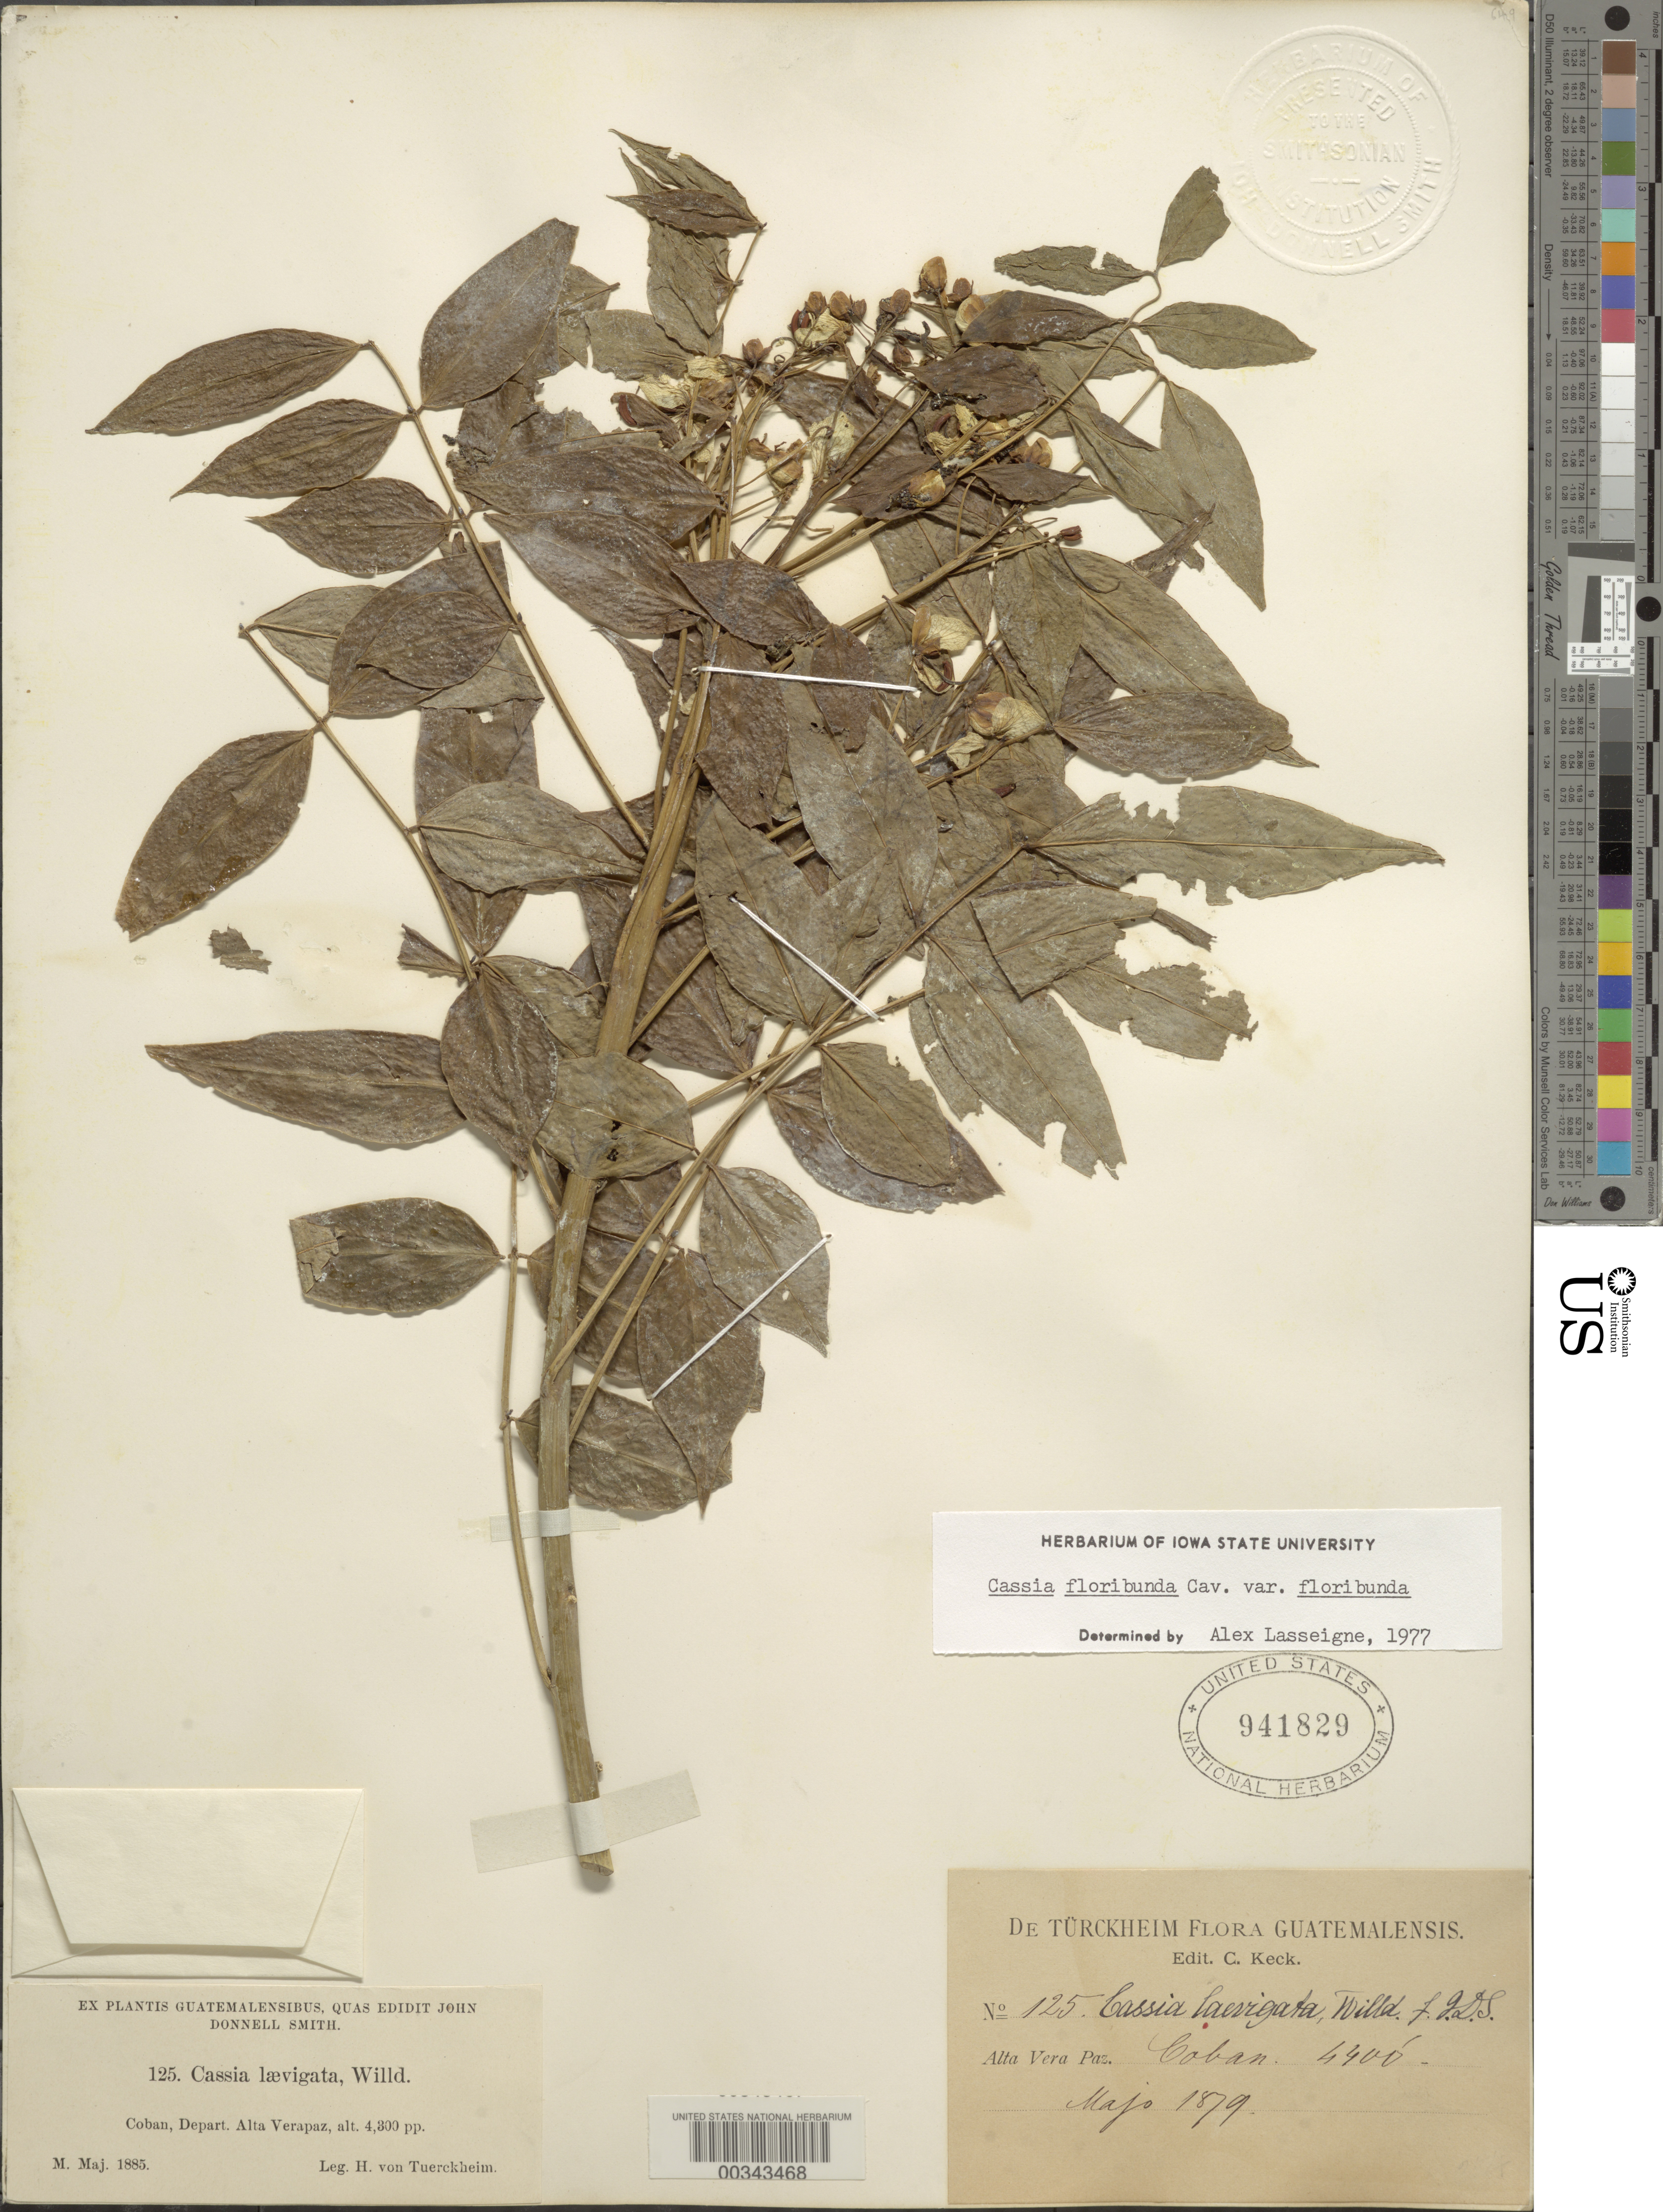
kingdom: Plantae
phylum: Tracheophyta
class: Magnoliopsida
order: Fabales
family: Fabaceae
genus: Senna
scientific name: Senna septemtrionalis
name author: (Viv.) H.S. Irwin & Barneby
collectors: H. von Türckheim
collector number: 125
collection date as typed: May 1885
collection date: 1885-05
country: Guatemala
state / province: Alta Verapaz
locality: Cobán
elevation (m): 1311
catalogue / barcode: US 941829